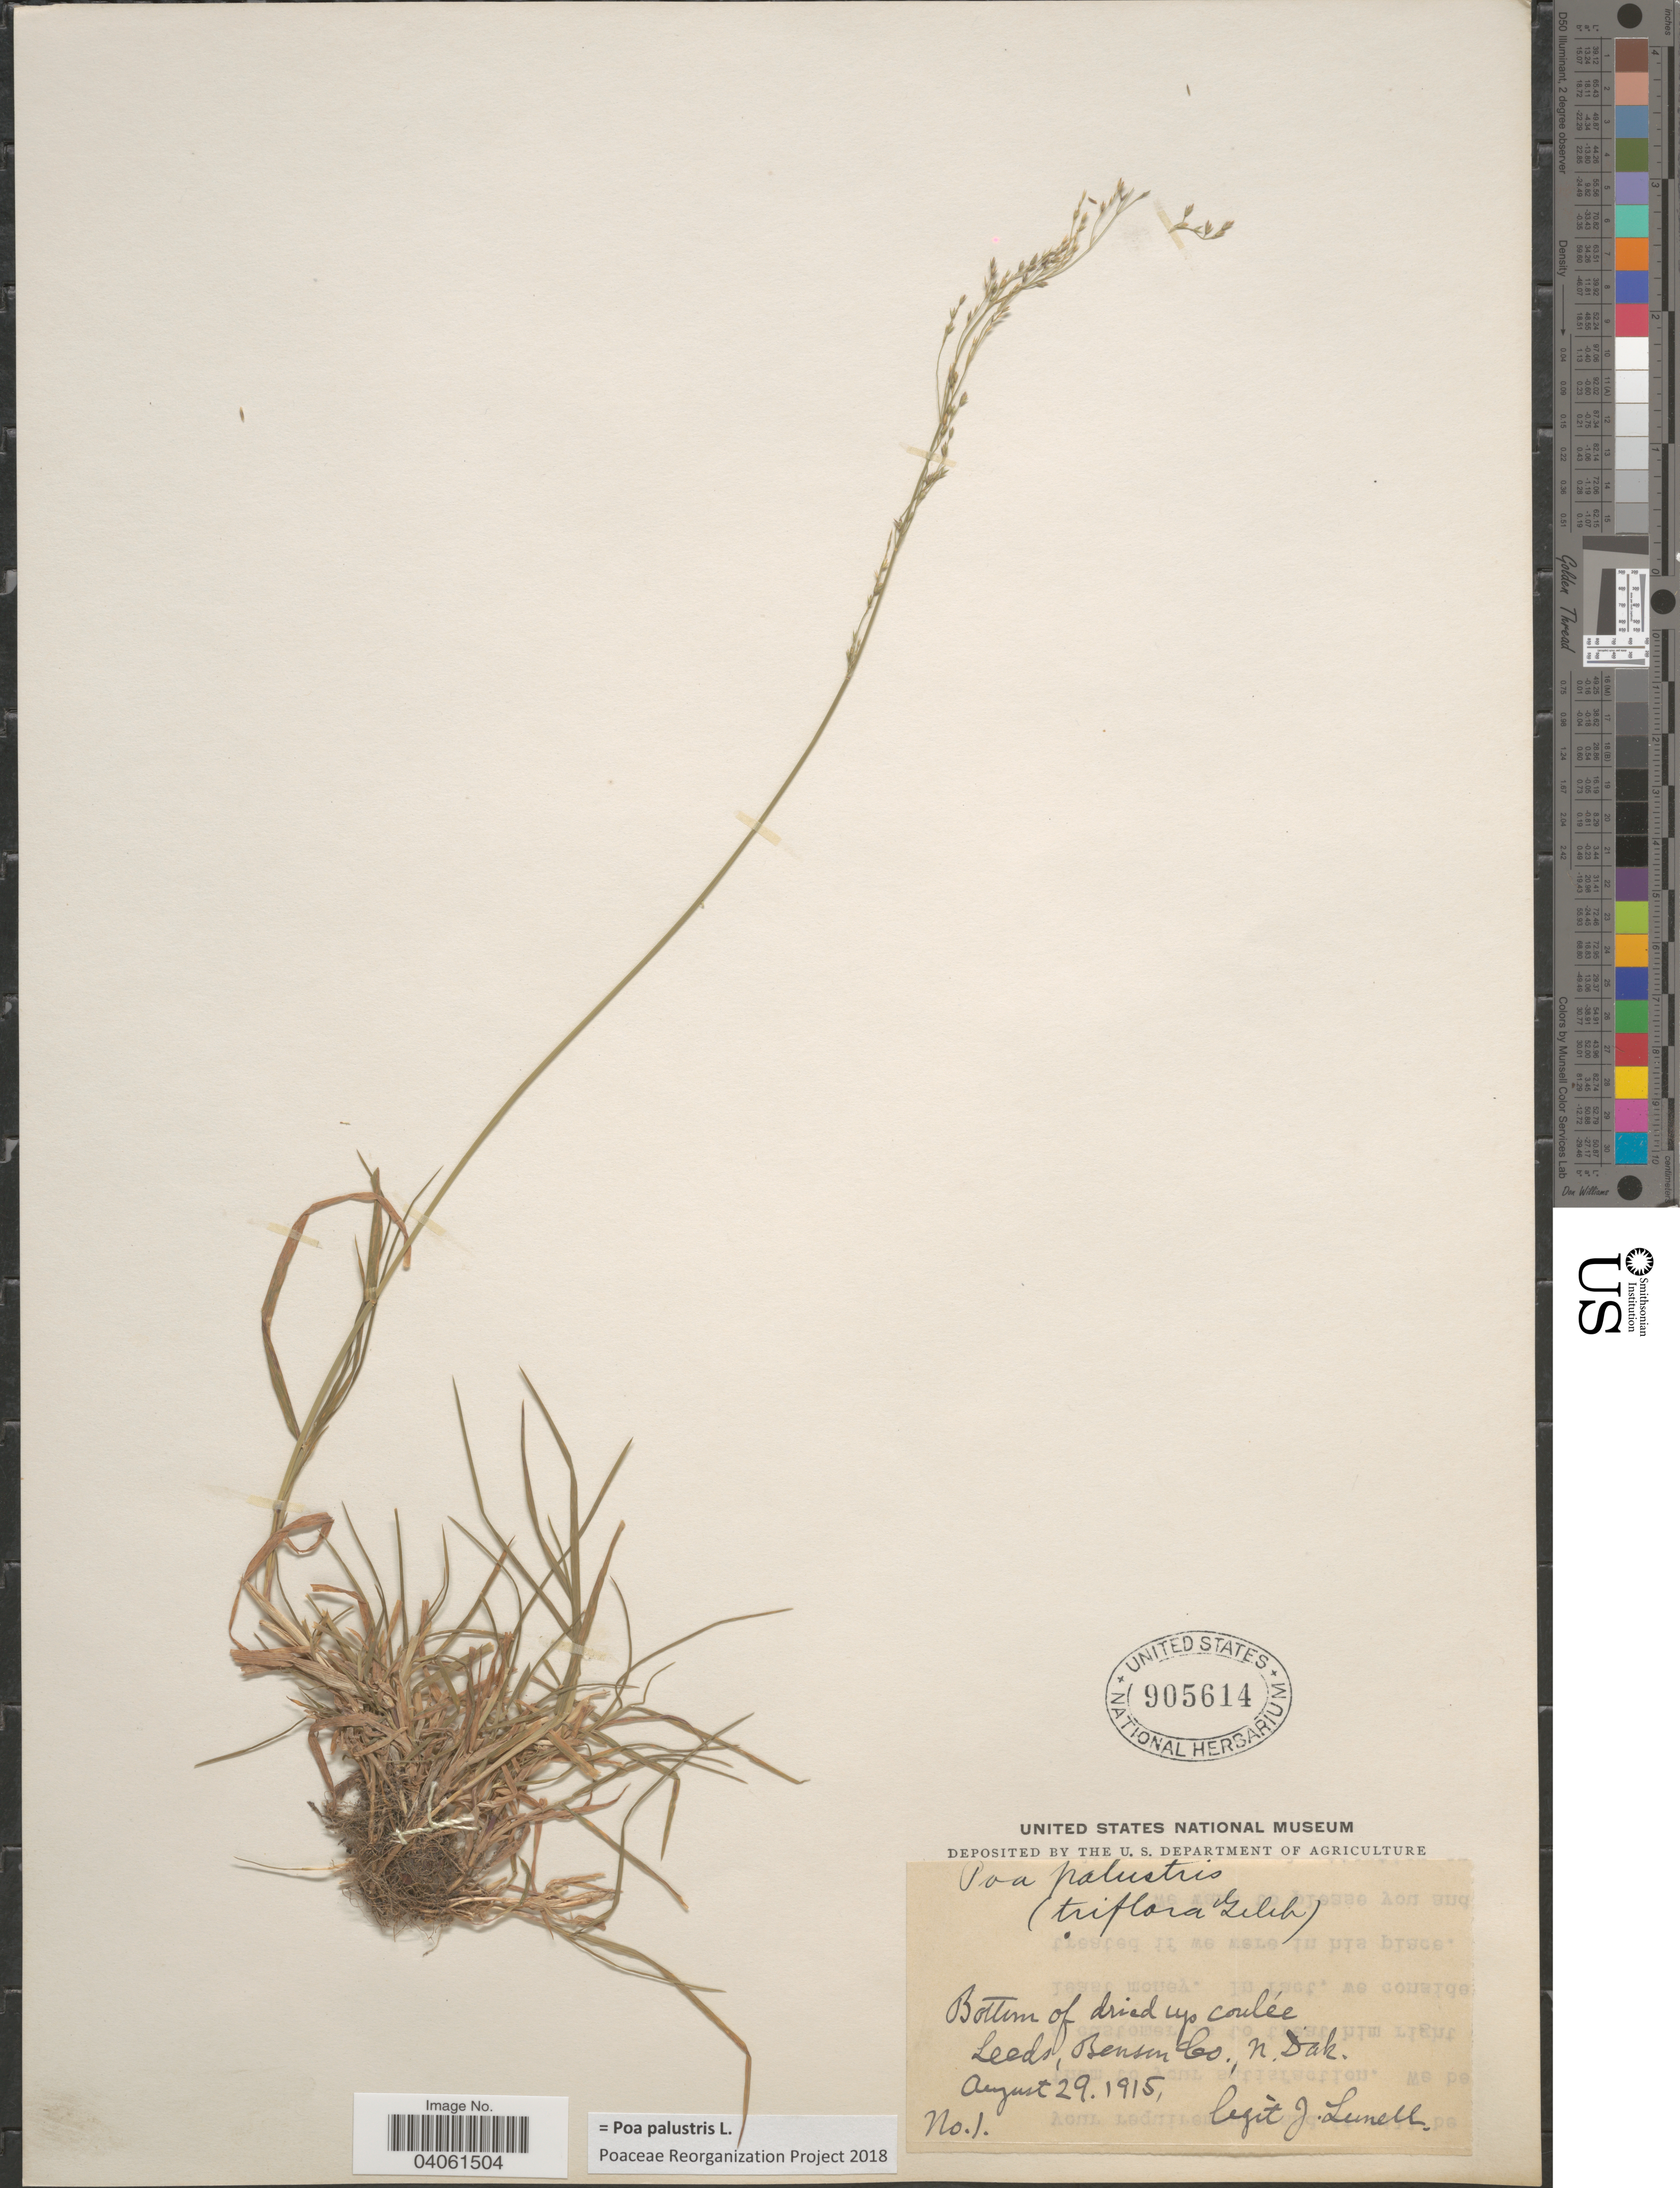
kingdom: Plantae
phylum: Tracheophyta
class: Liliopsida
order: Poales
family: Poaceae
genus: Poa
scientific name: Poa palustris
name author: L.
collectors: J. Lunell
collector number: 1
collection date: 1915-08-29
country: United States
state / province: North Dakota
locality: Bottom of dried up coulée. Leeds, Benson Co.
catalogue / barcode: US 905614